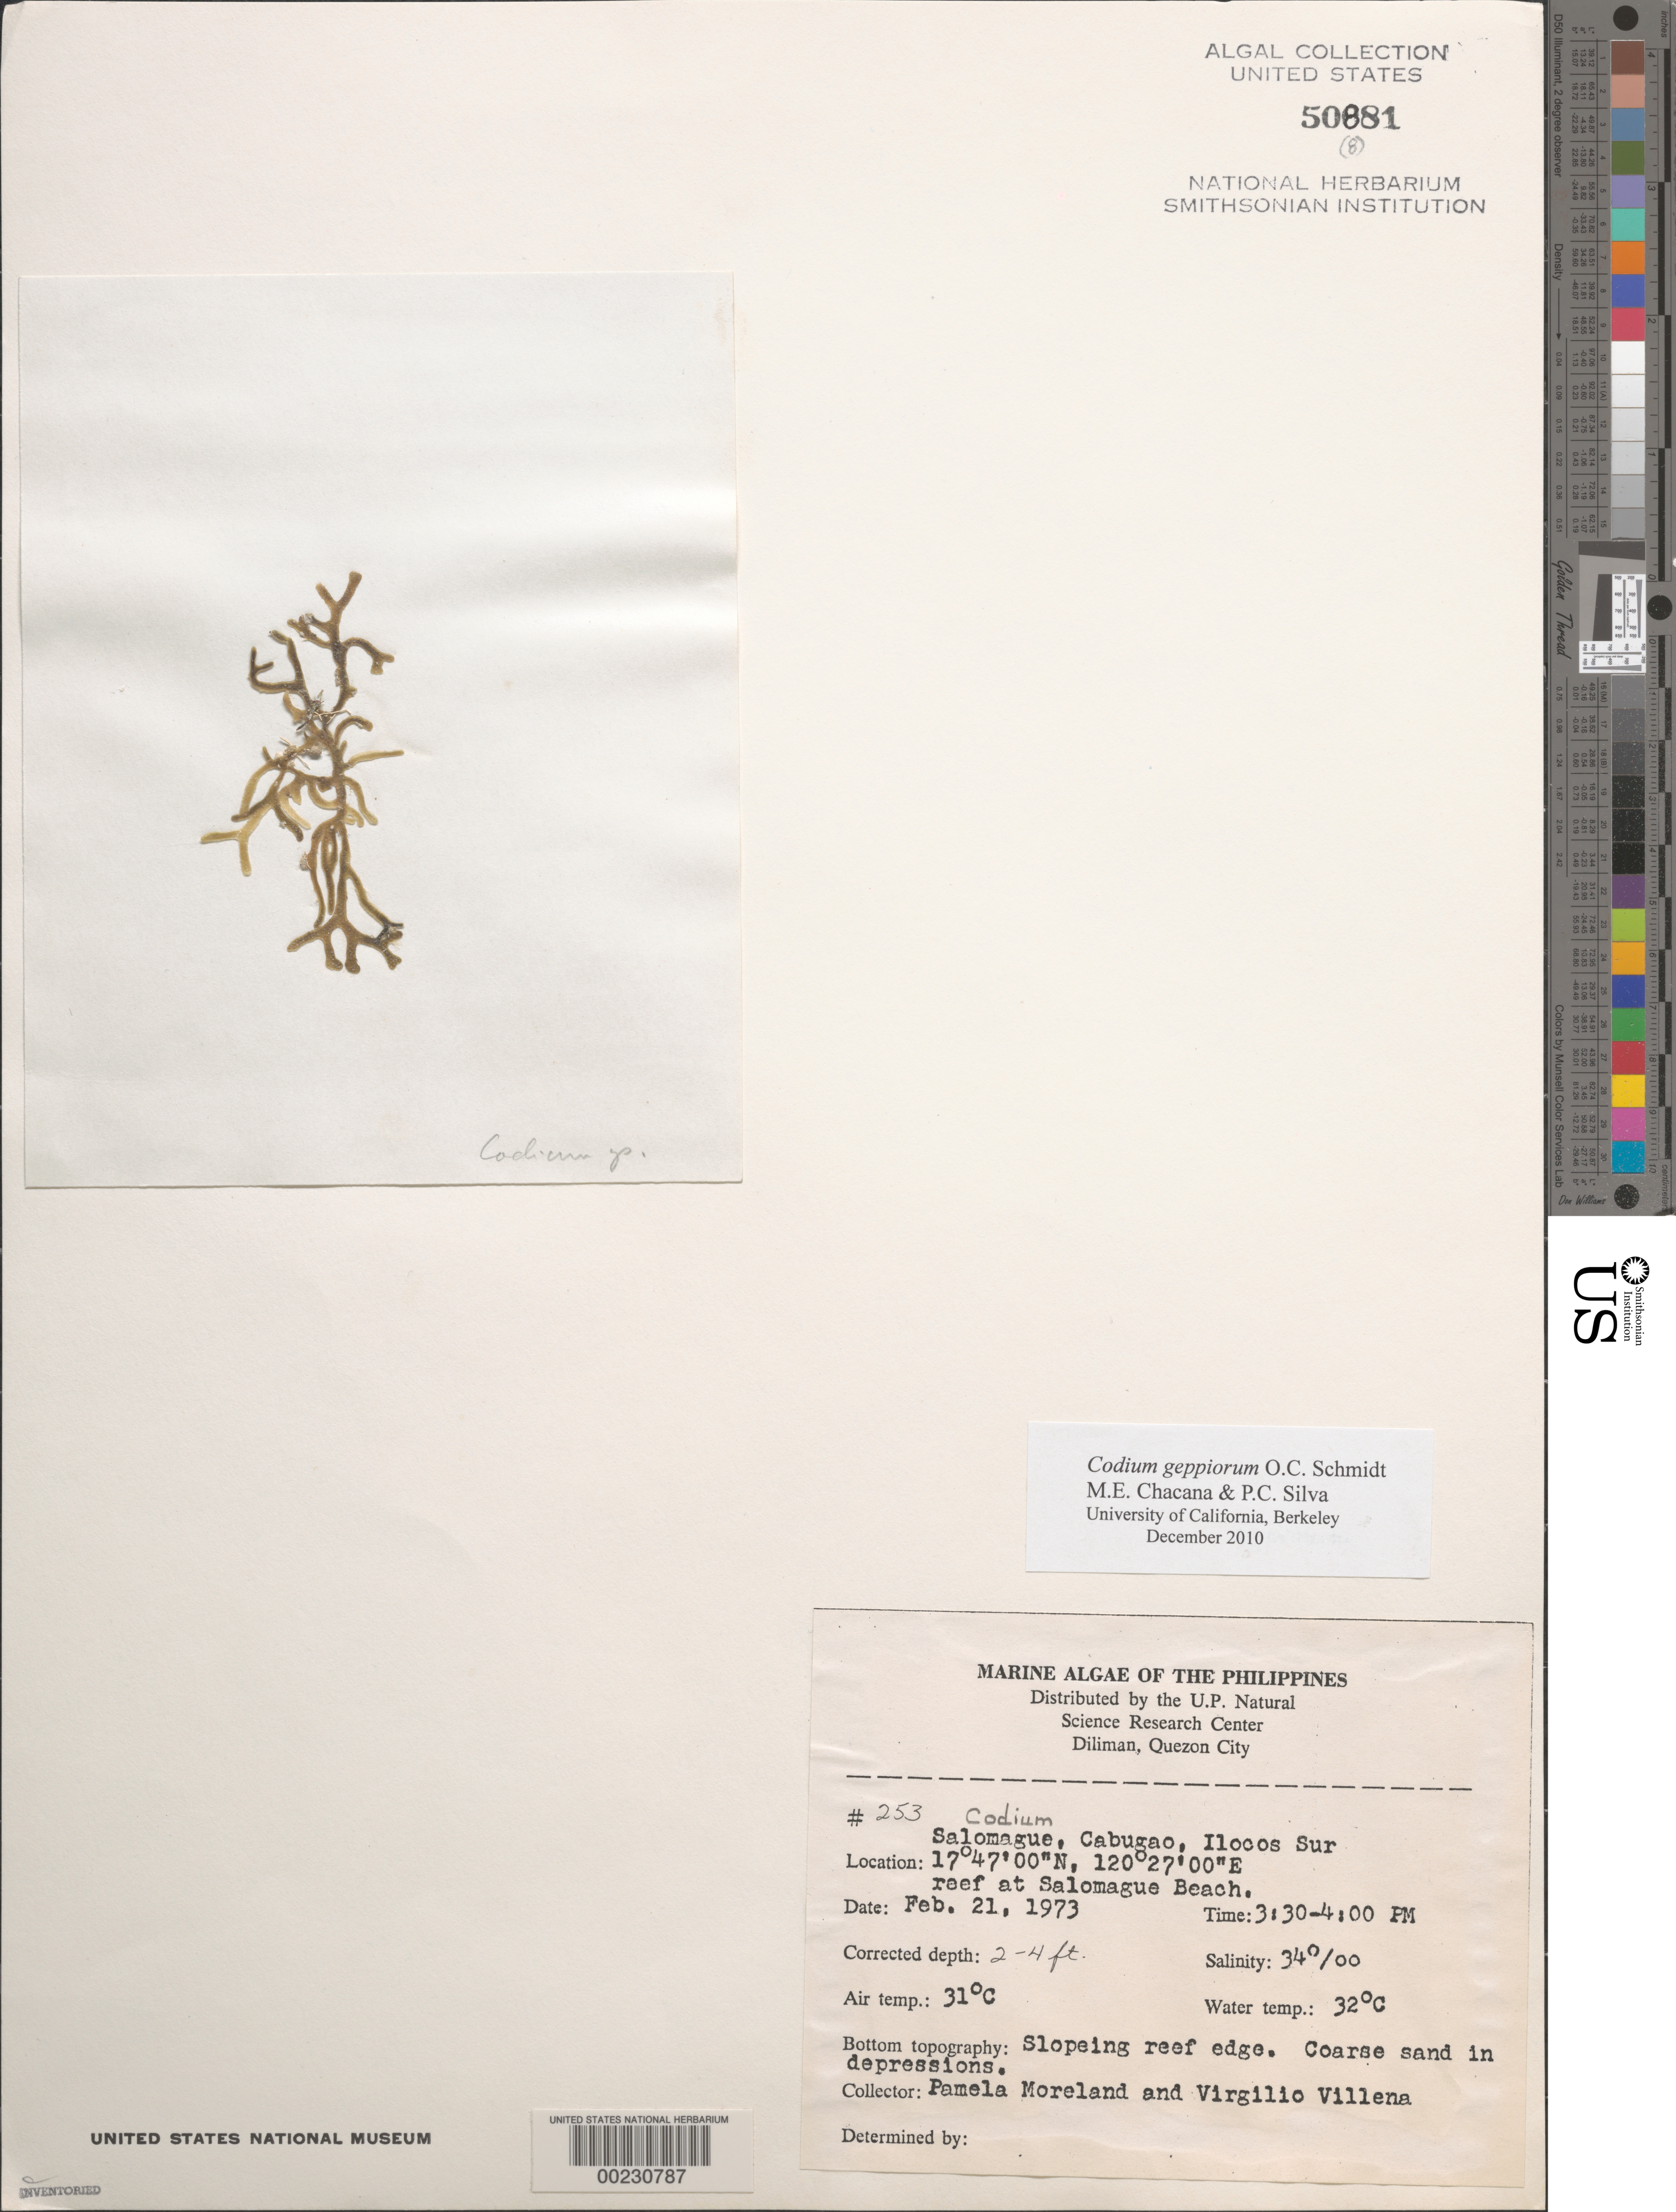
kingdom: Plantae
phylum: Chlorophyta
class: Ulvophyceae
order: Bryopsidales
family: Codiaceae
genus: Codium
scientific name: Codium geppiorum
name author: O.C. Schmidt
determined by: Chacana, M. E.; Silva, P. C.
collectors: P. Moreland & V. Villena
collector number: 253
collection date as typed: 21 Feb 1973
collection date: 1973-02-21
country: Philippines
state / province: Ilocos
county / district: Ilocos Sur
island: Luzon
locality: Salomague, Cabugao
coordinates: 17 47'00"N, 120 27'00"E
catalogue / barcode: US 50881